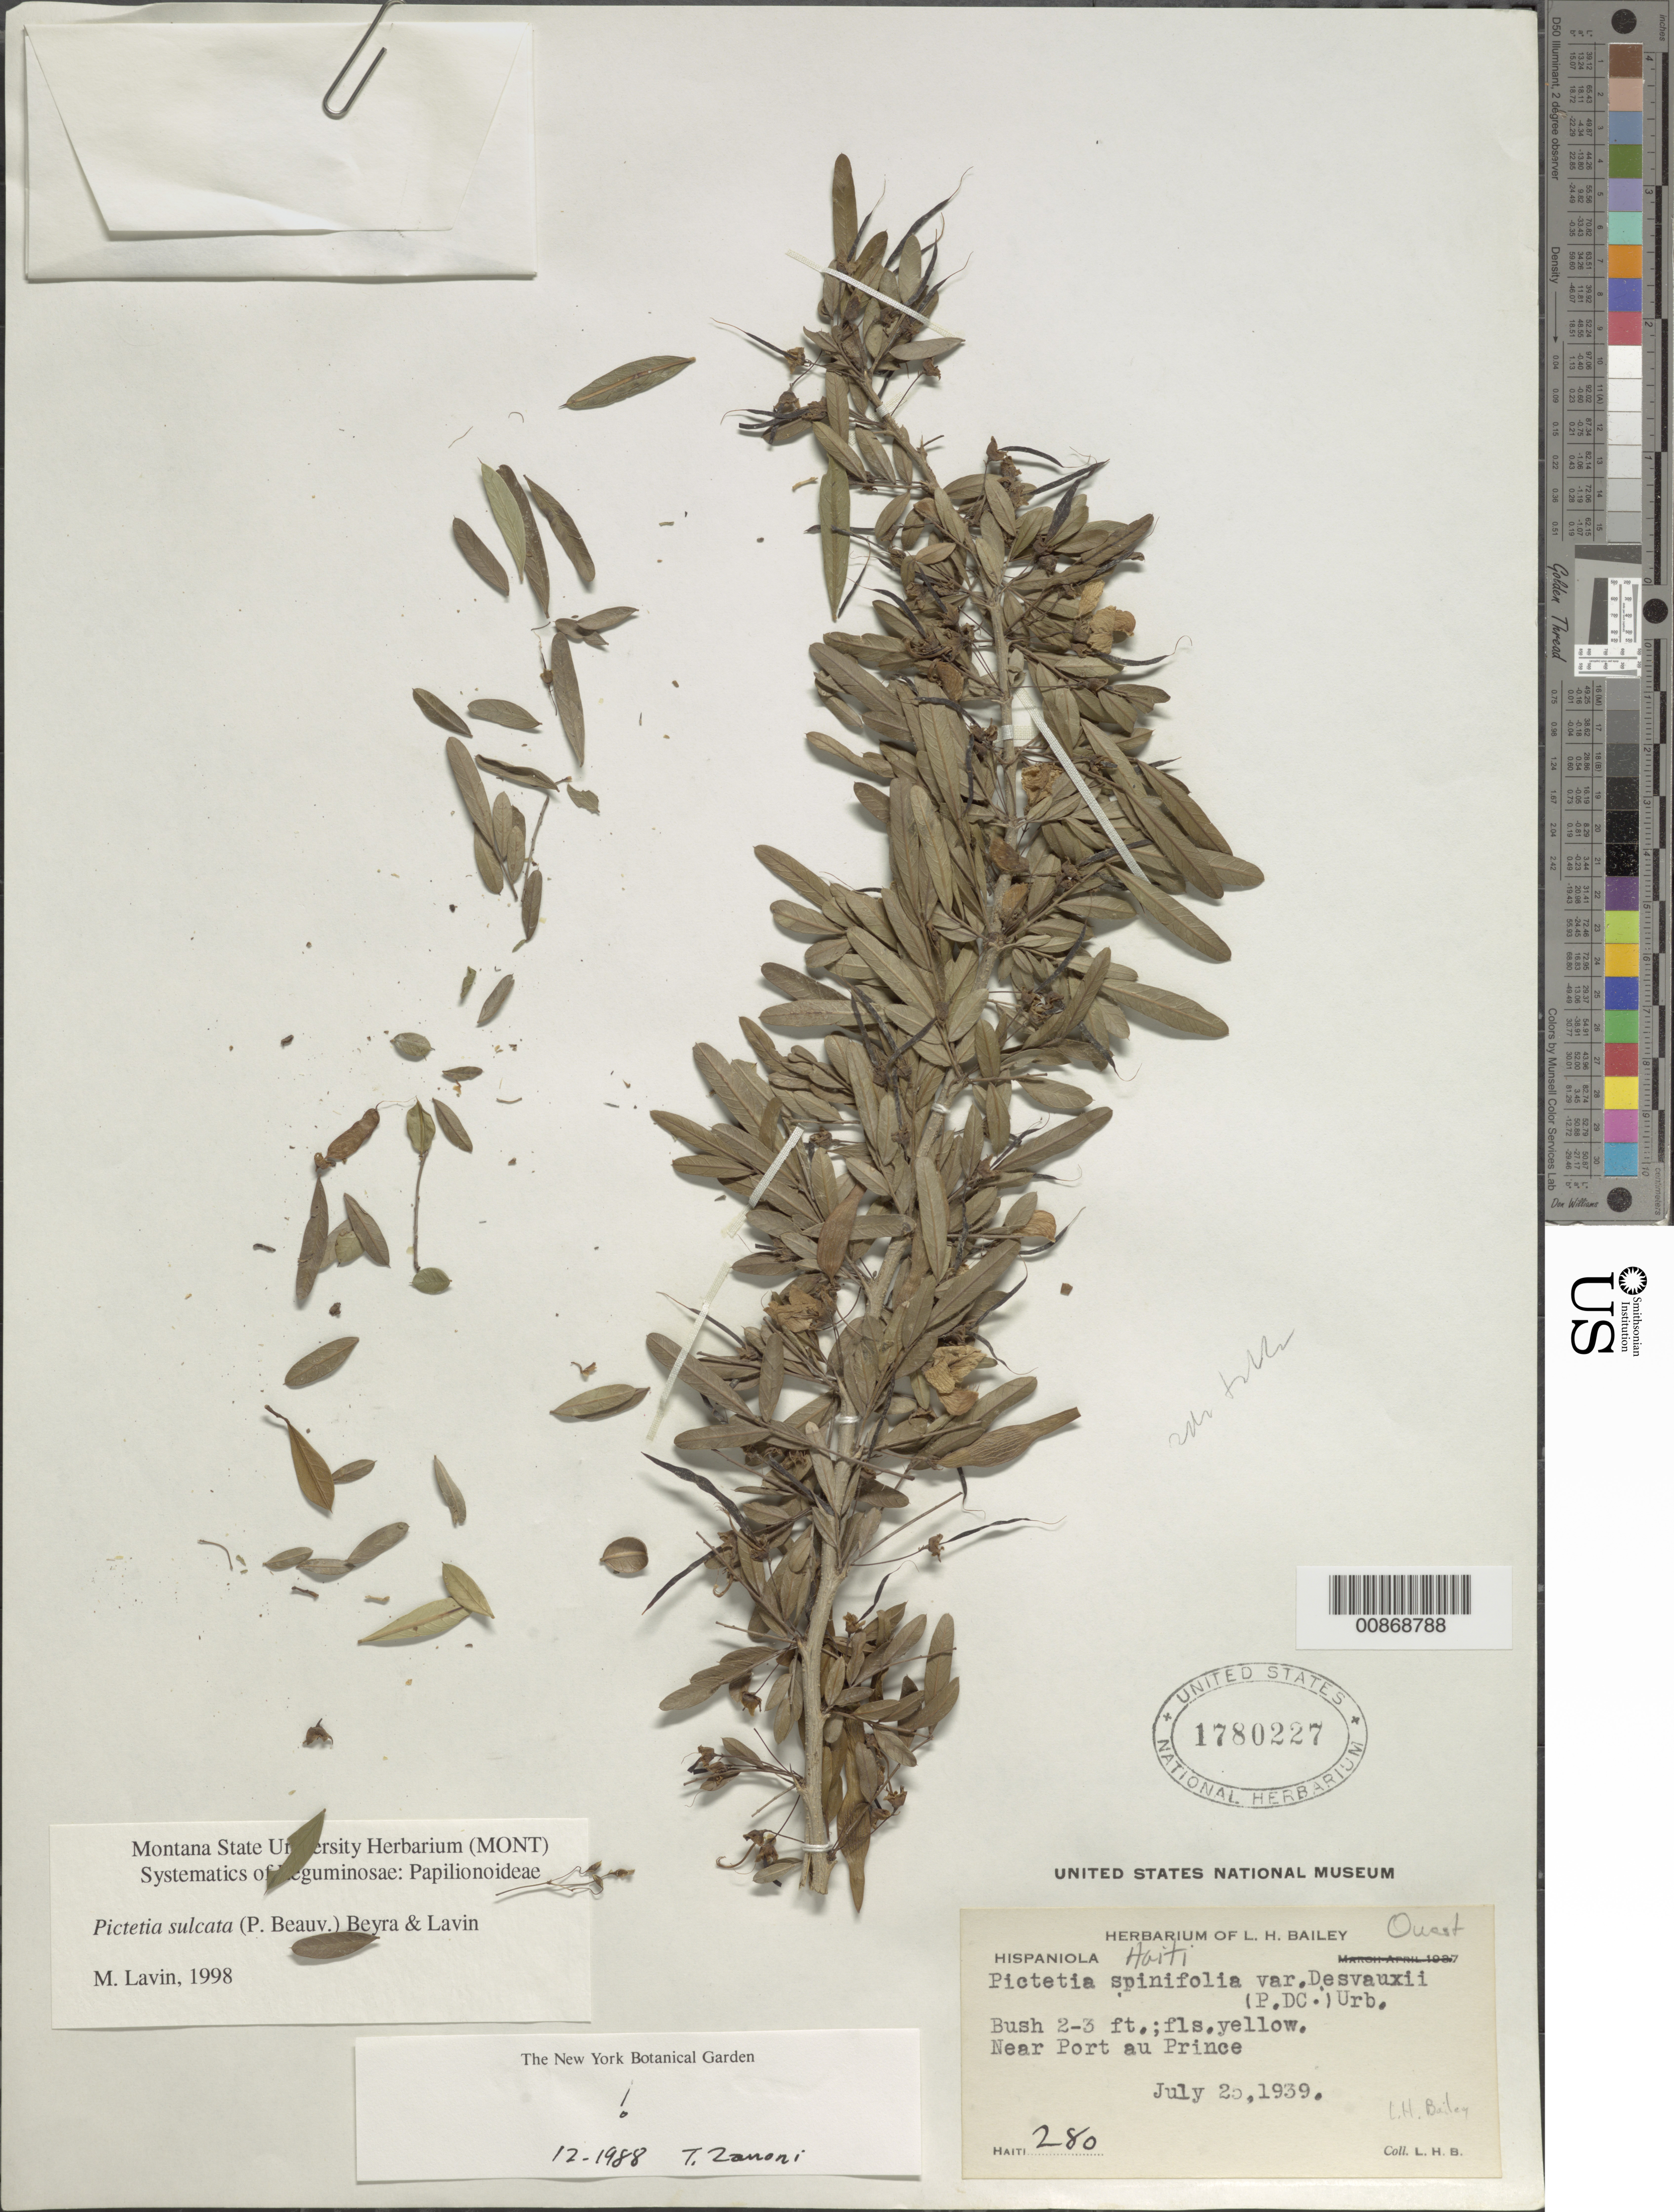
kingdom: Plantae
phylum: Tracheophyta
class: Magnoliopsida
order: Fabales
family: Fabaceae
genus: Pictetia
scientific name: Pictetia sulcata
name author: (P. Beauv.) Beyra & Lavin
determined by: Lavin, M.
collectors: L. H. Bailey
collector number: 280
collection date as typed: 25 Jul 1939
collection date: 1939-07-25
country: Haiti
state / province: Ouest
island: Hispaniola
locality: Near Port au Prince.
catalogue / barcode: US 1780227